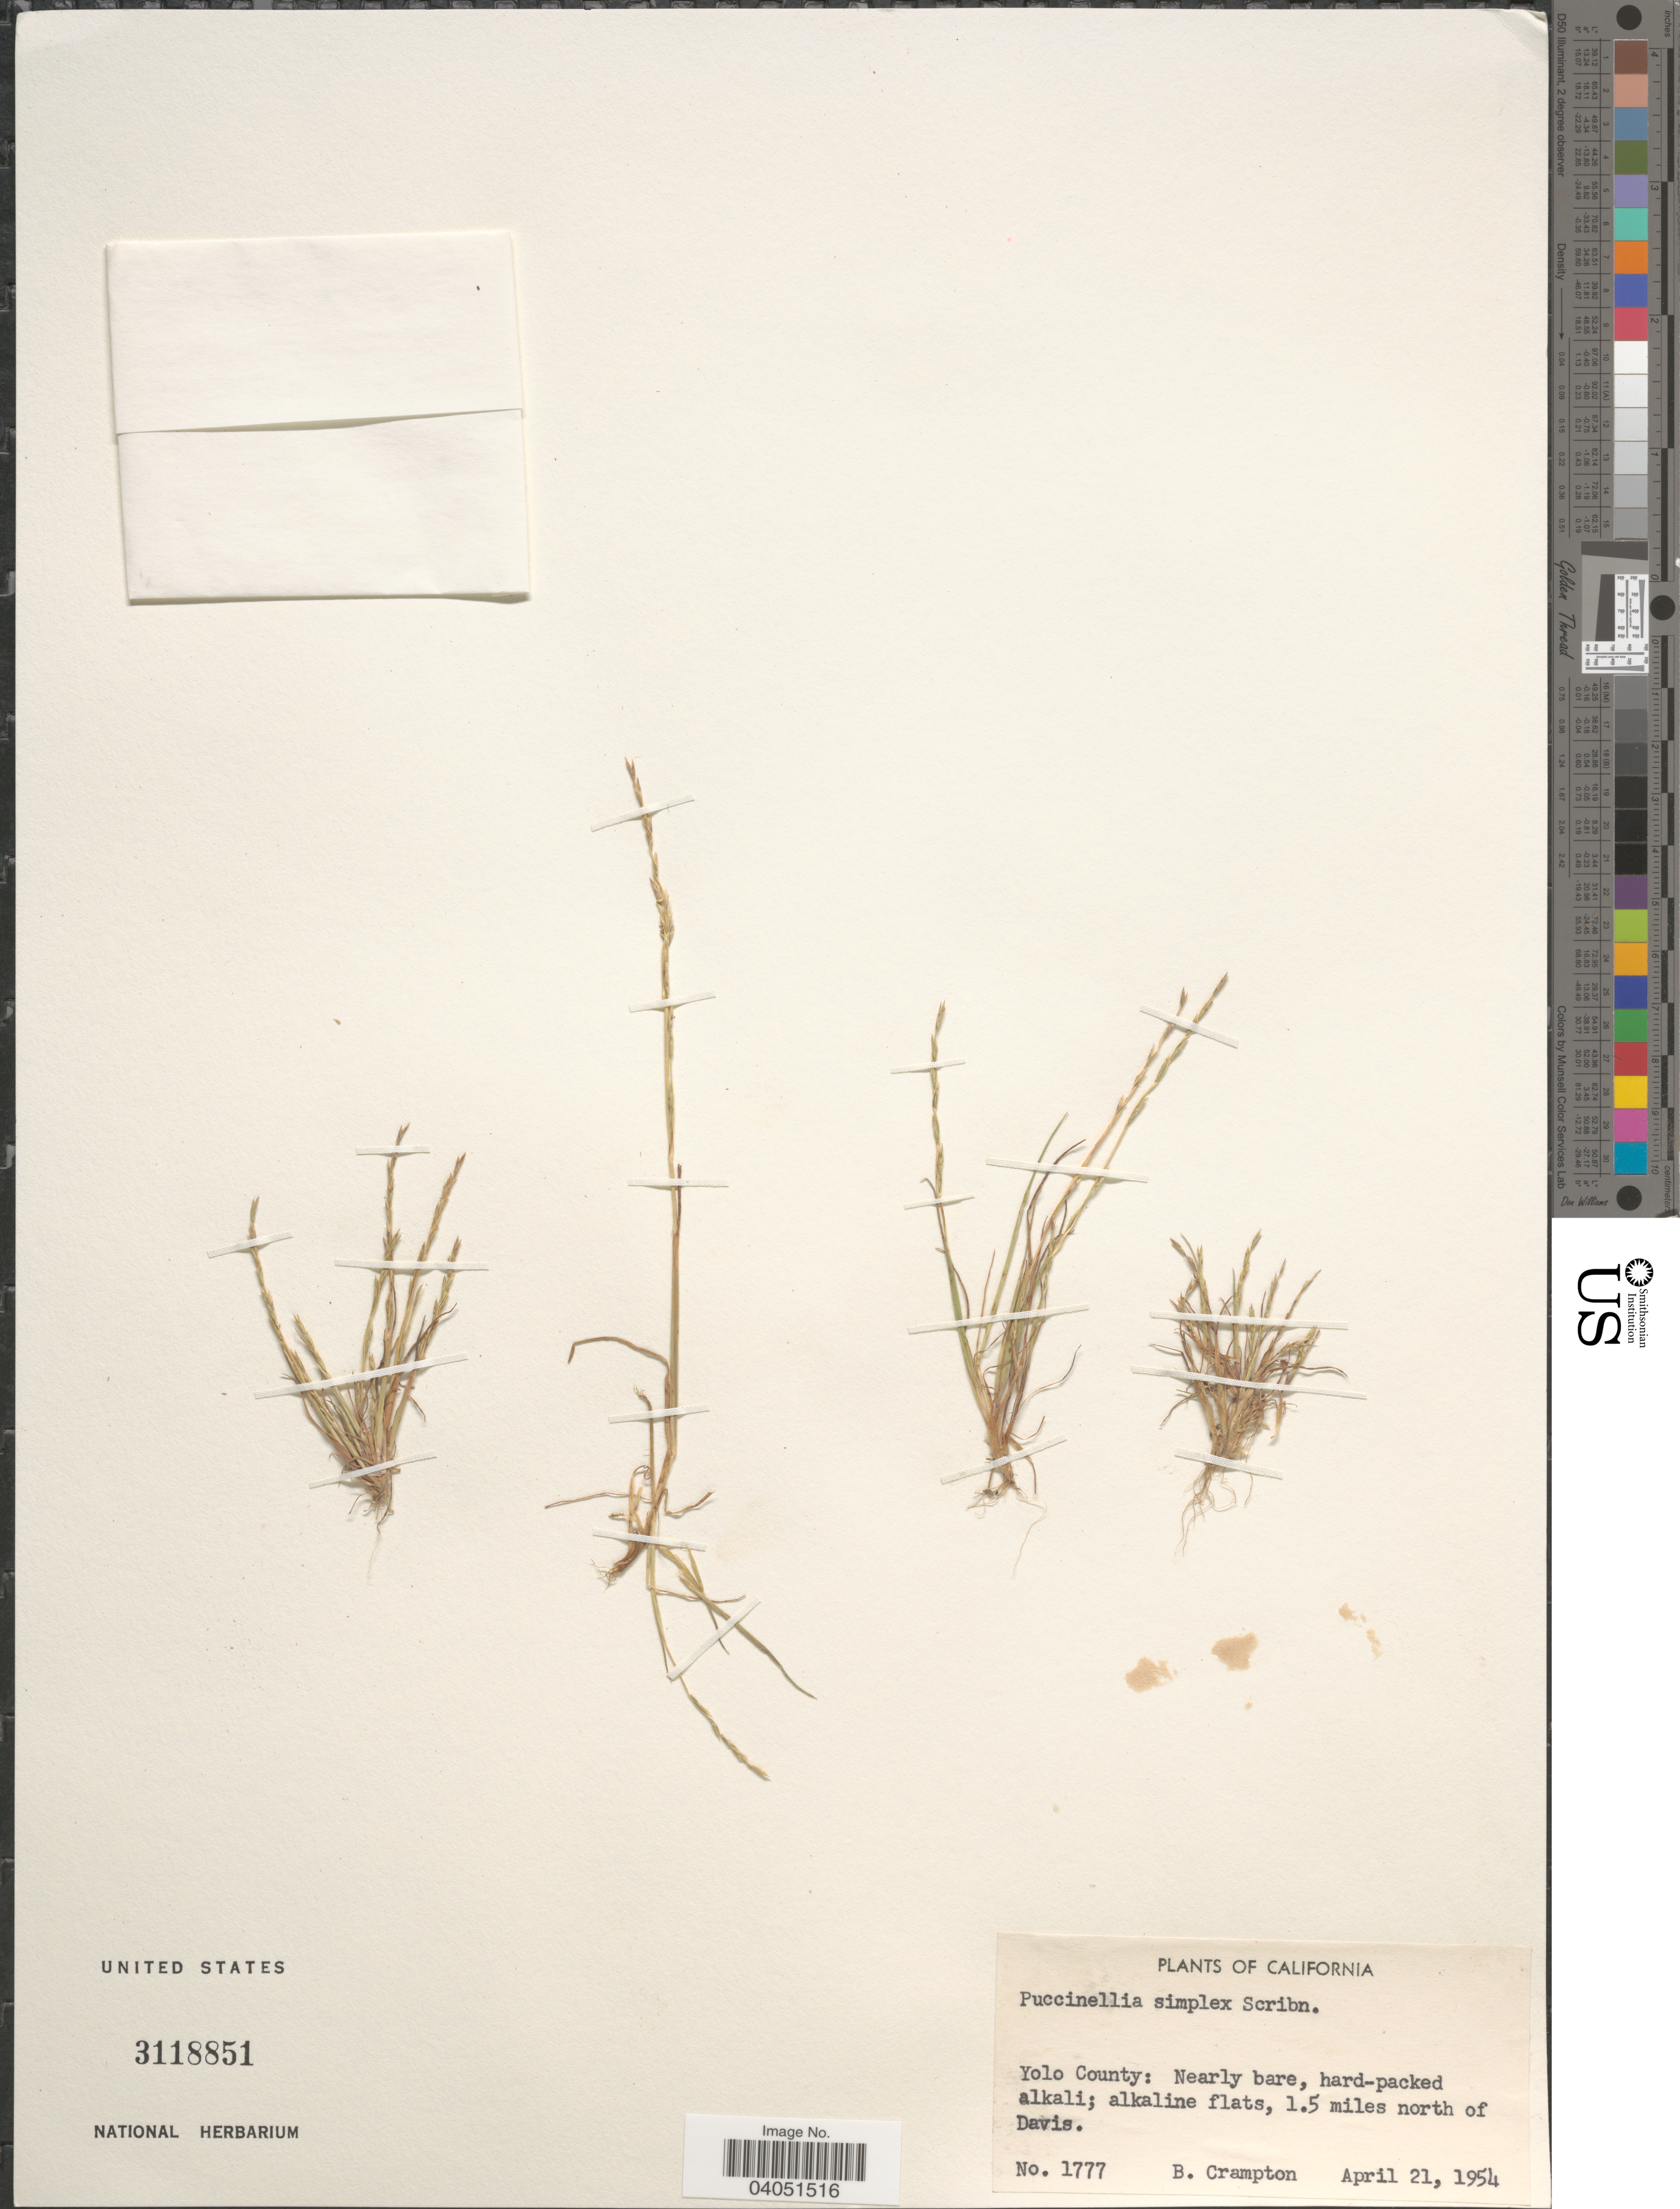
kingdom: Plantae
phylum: Tracheophyta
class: Liliopsida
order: Poales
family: Poaceae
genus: Puccinellia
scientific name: Puccinellia simplex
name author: Scribn.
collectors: B. Crampton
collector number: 1777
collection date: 1954-04-21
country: United States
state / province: California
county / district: Yolo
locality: Yolo County: Nearly bare, hard-packed alkali; alkaline flats, 1.5 miles north of Davis.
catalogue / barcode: US 3118851